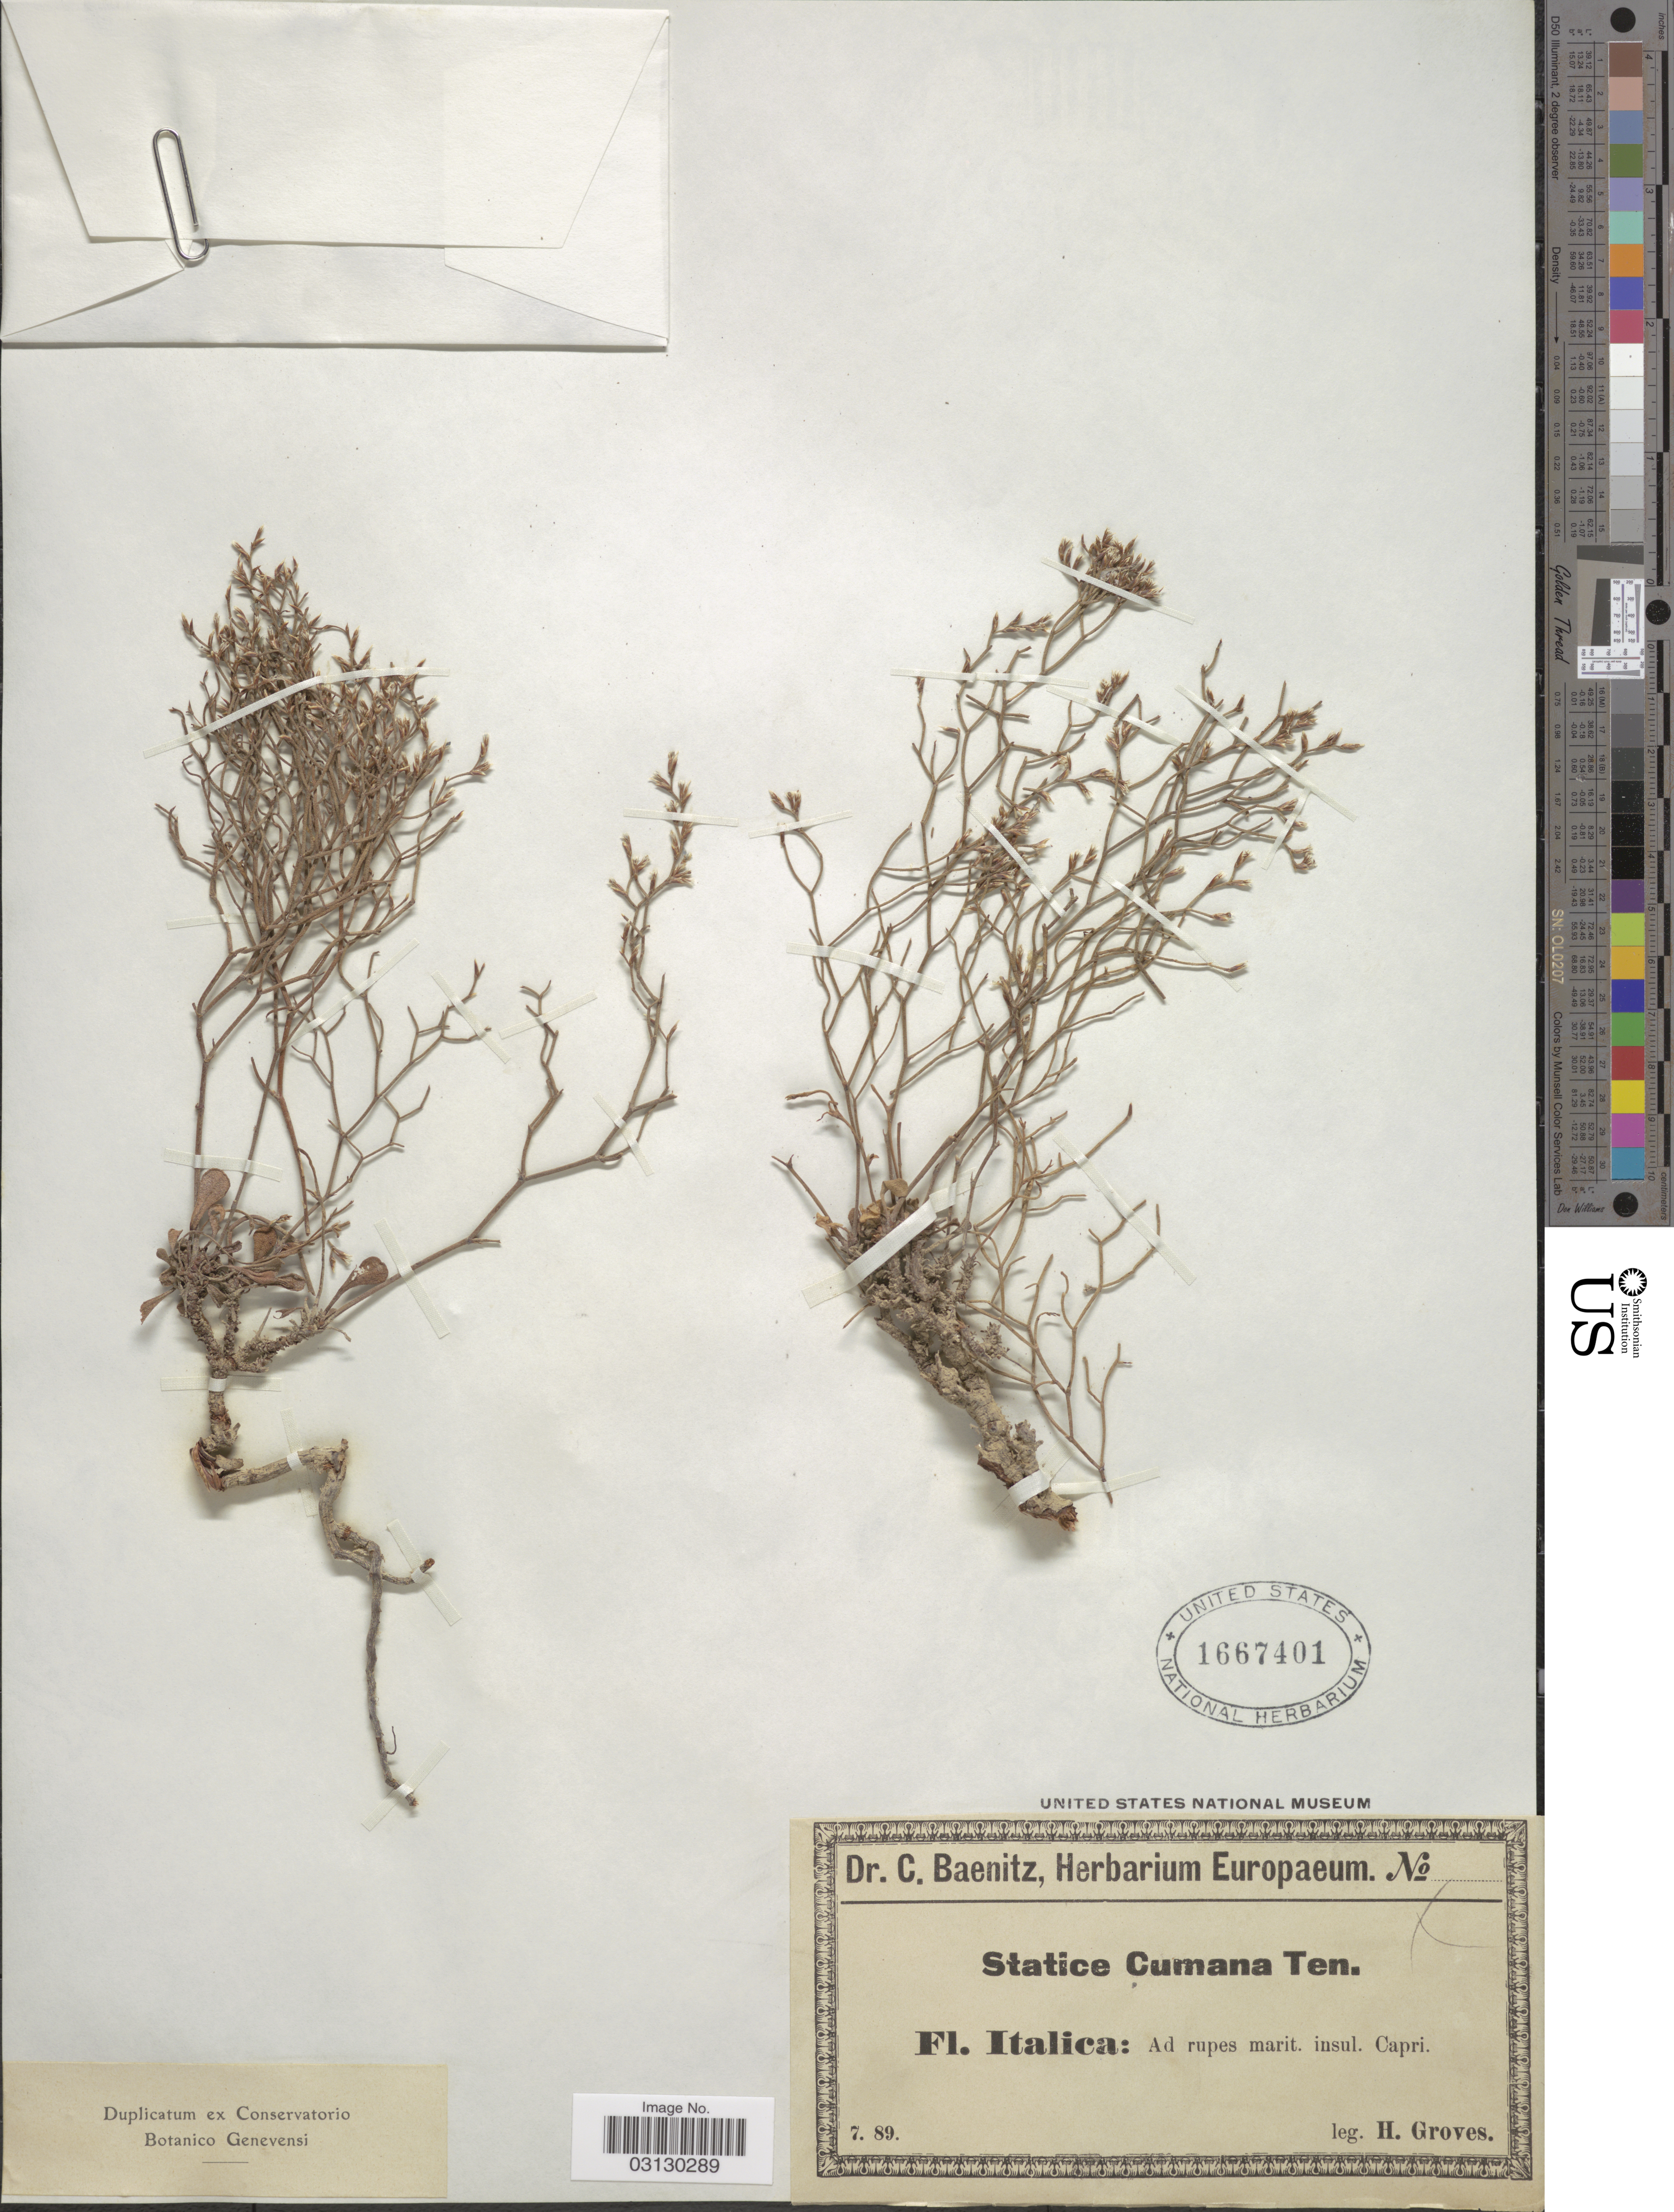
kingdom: Plantae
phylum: Tracheophyta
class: Magnoliopsida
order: Caryophyllales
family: Plumbaginaceae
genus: Limonium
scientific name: Limonium cumanum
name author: Kuntze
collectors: H. Groves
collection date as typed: Transcribed d/m/y: /7/89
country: Italy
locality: Ad rupes marit. insul. Capri.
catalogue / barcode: US 1667401